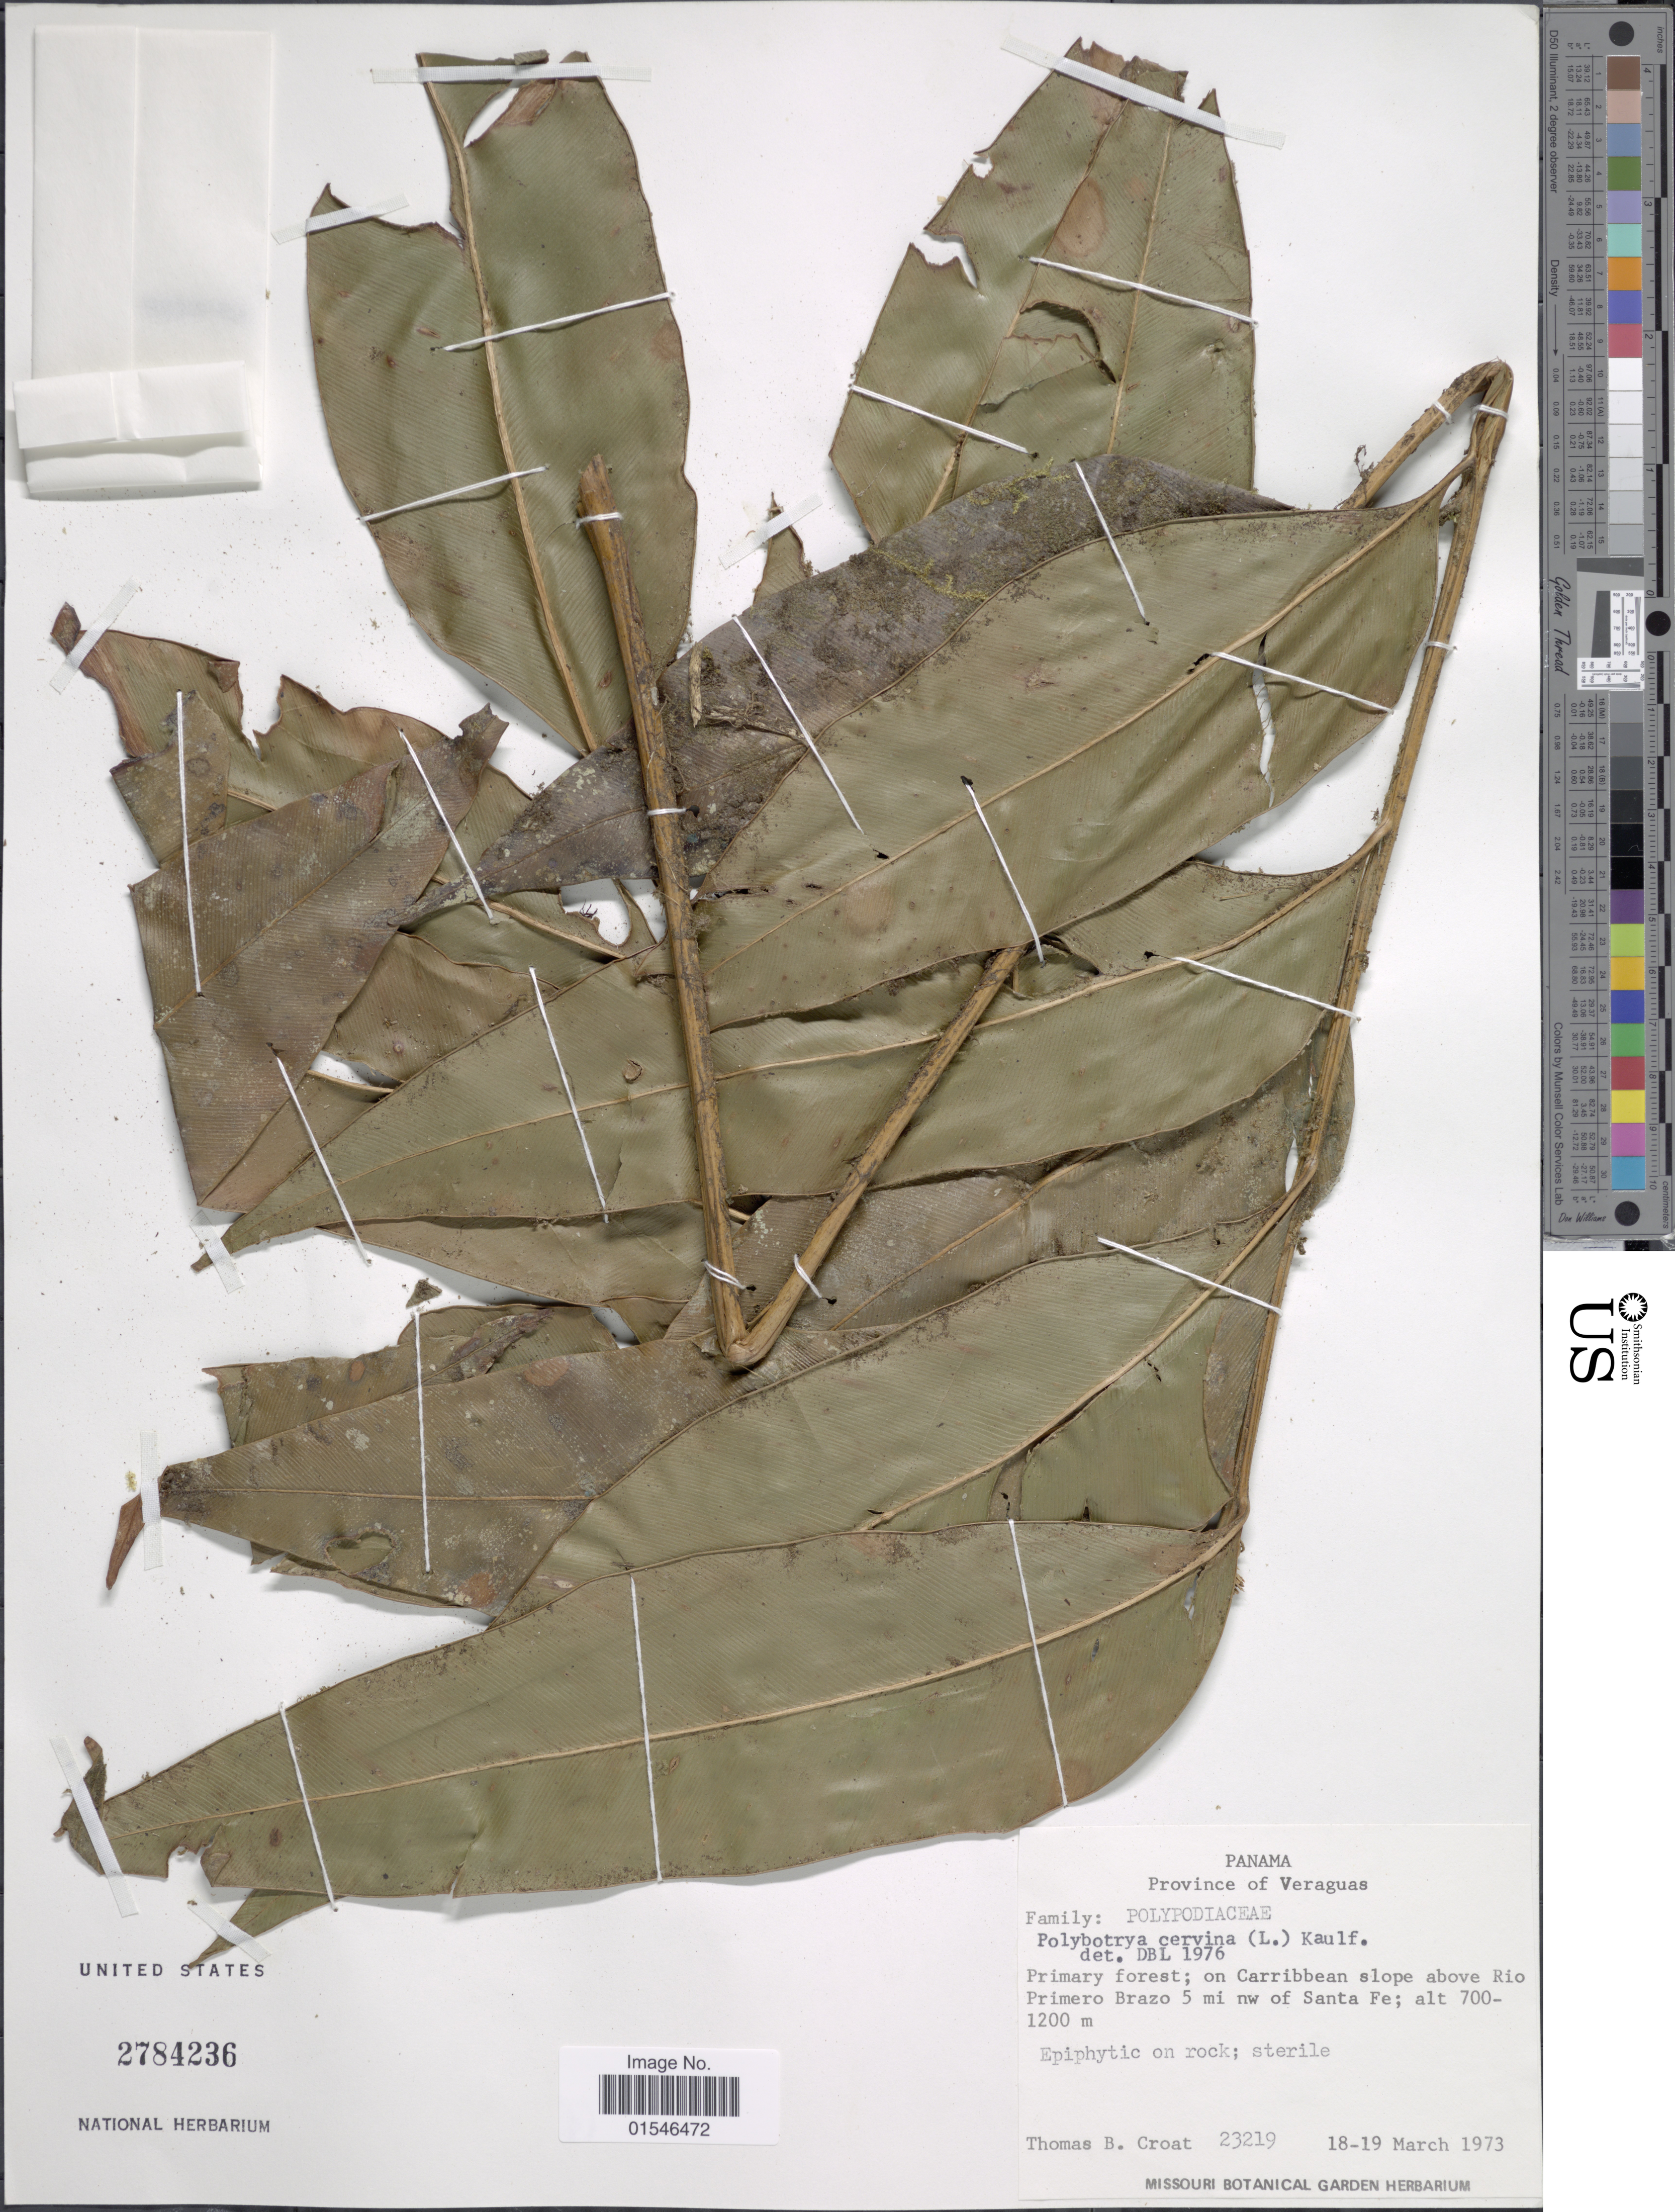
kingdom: Plantae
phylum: Tracheophyta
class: Polypodiopsida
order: Polypodiales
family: Dryopteridaceae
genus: Olfersia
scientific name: Olfersia cervina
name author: (L.) Kunze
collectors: T. B. Croat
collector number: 231219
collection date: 1973-03-18/1973-03-19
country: Panama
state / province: Veraguas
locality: Primary forest; on Caribbean slope above Rio Primero Brazo 5 mi nw of Santa Fe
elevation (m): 700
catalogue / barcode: US 2784236